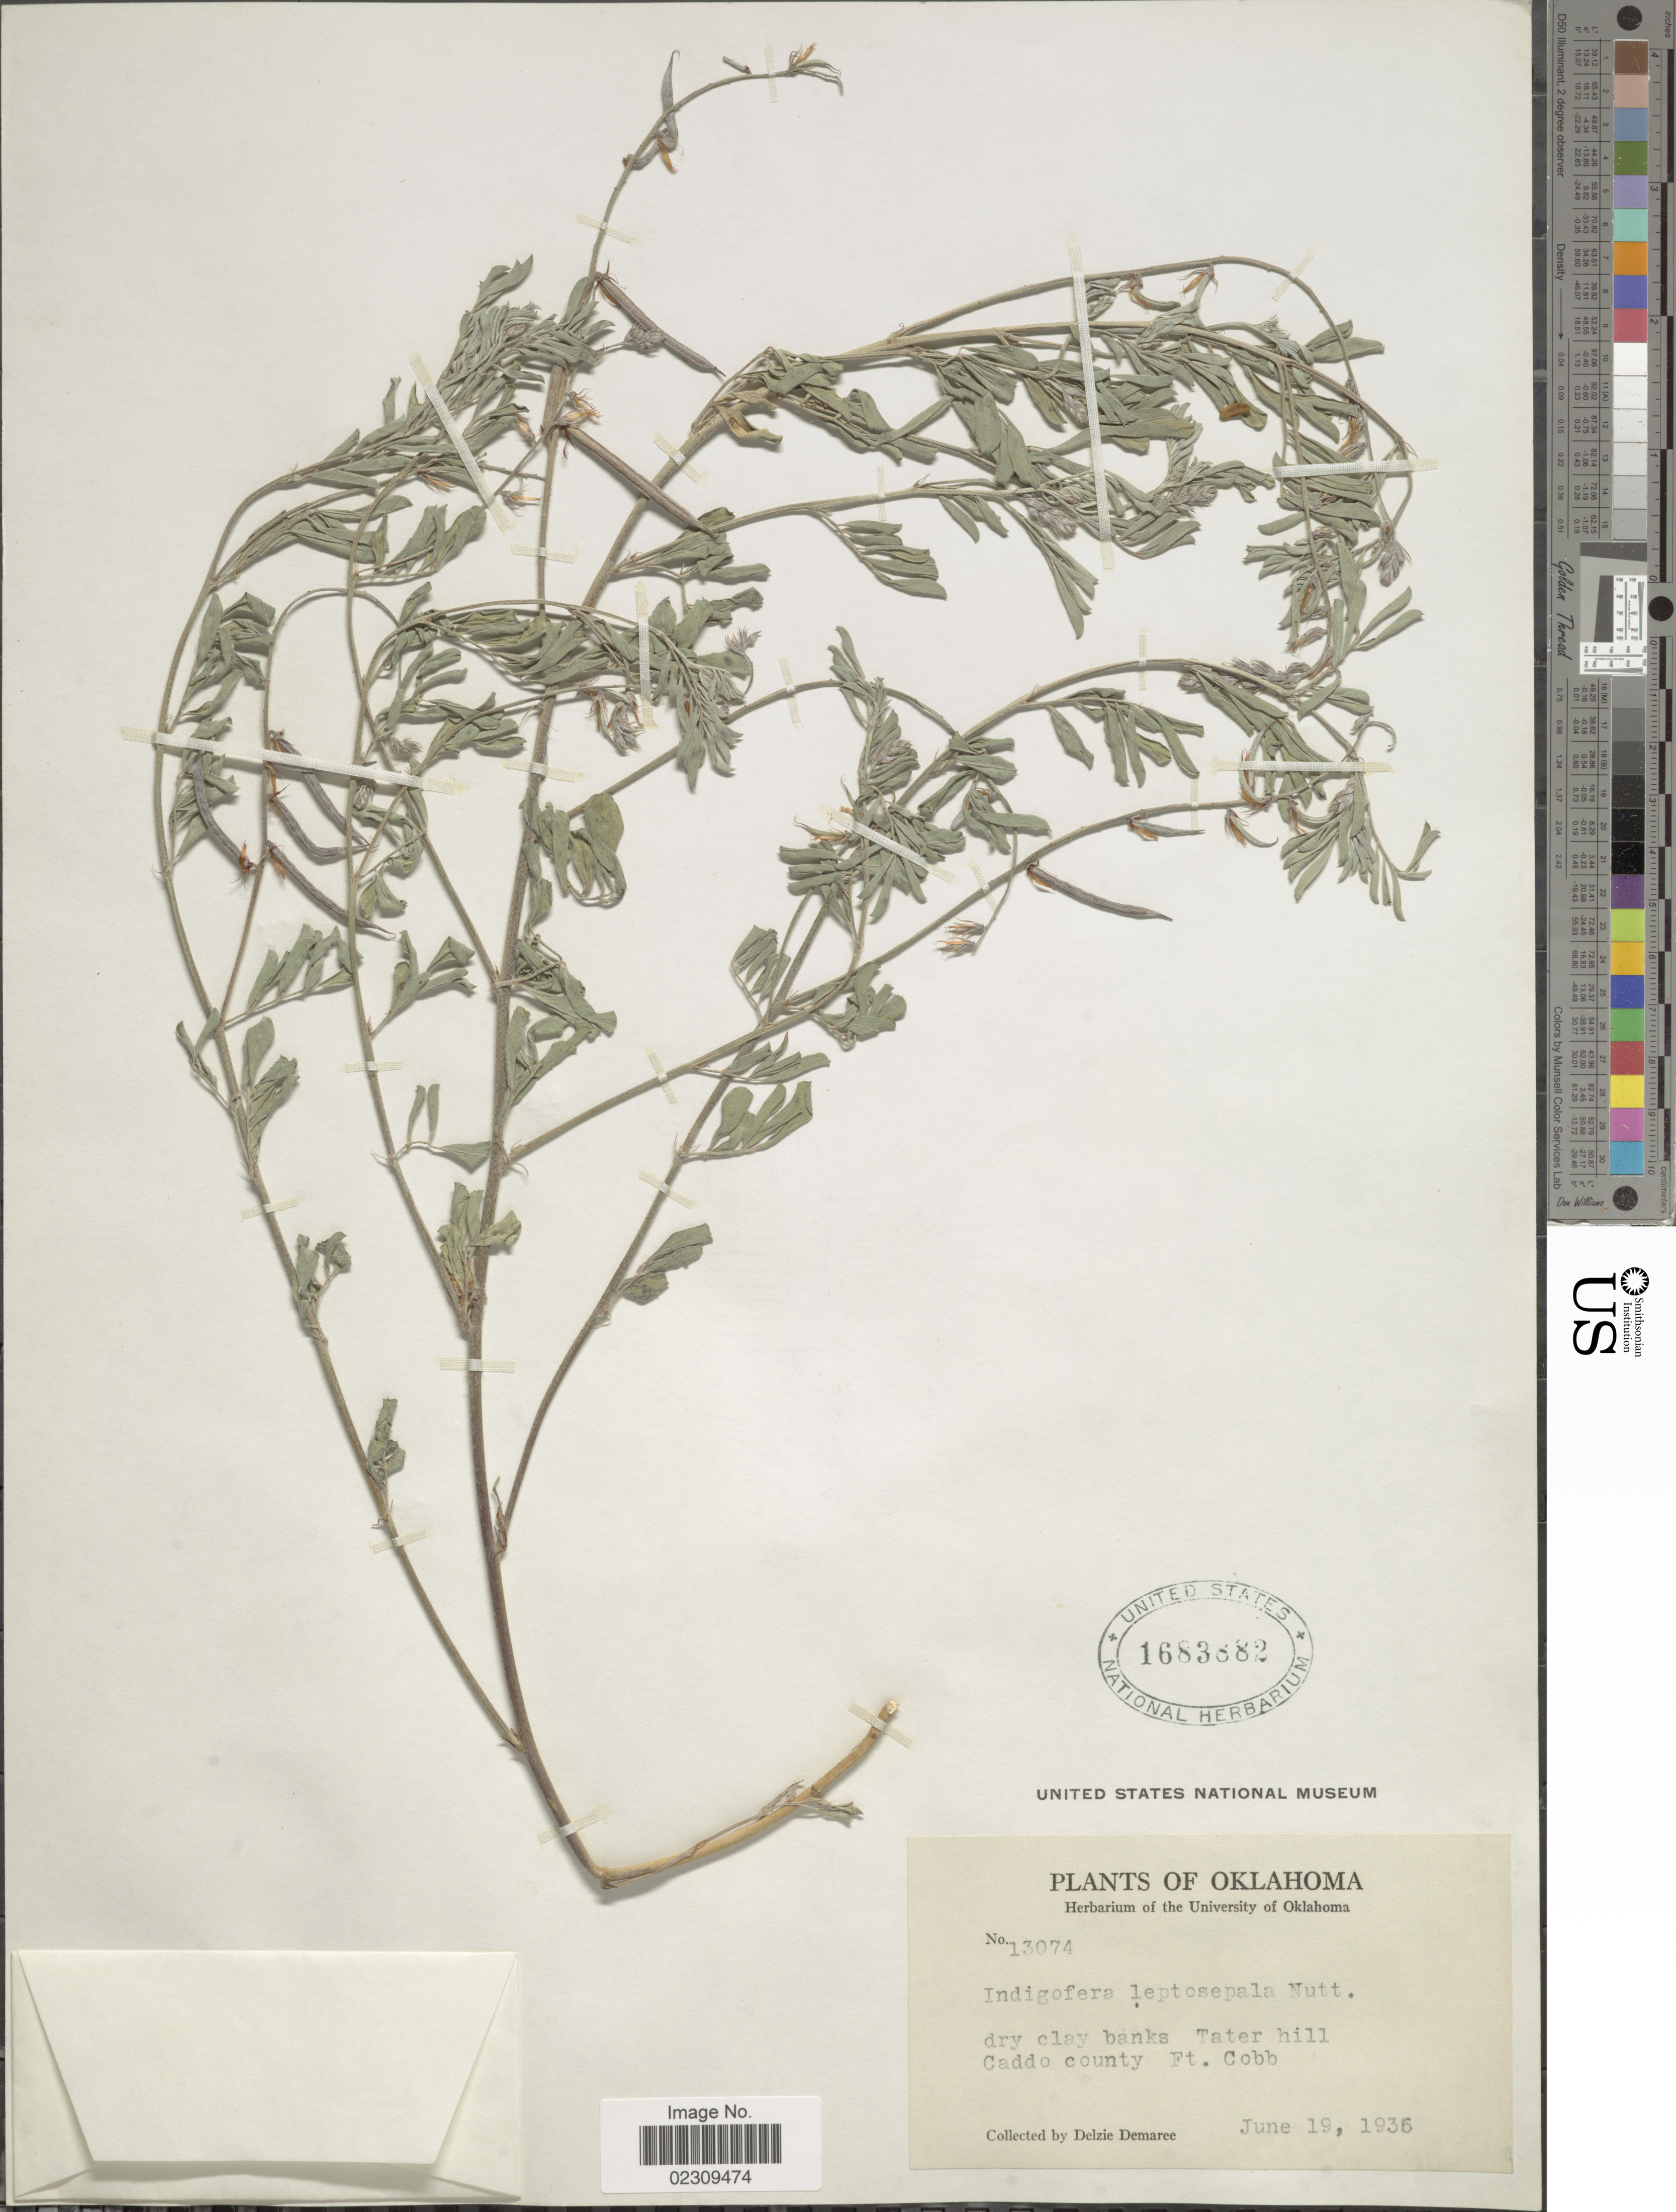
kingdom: Plantae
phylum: Tracheophyta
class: Magnoliopsida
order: Fabales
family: Fabaceae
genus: Indigofera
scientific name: Indigofera leptosepala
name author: Nutt.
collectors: D. Demaree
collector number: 13074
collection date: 1936-06-19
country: United States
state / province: Oklahoma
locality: Tater Hill, Caddo County, Ft. Cobb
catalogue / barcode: US 1683882